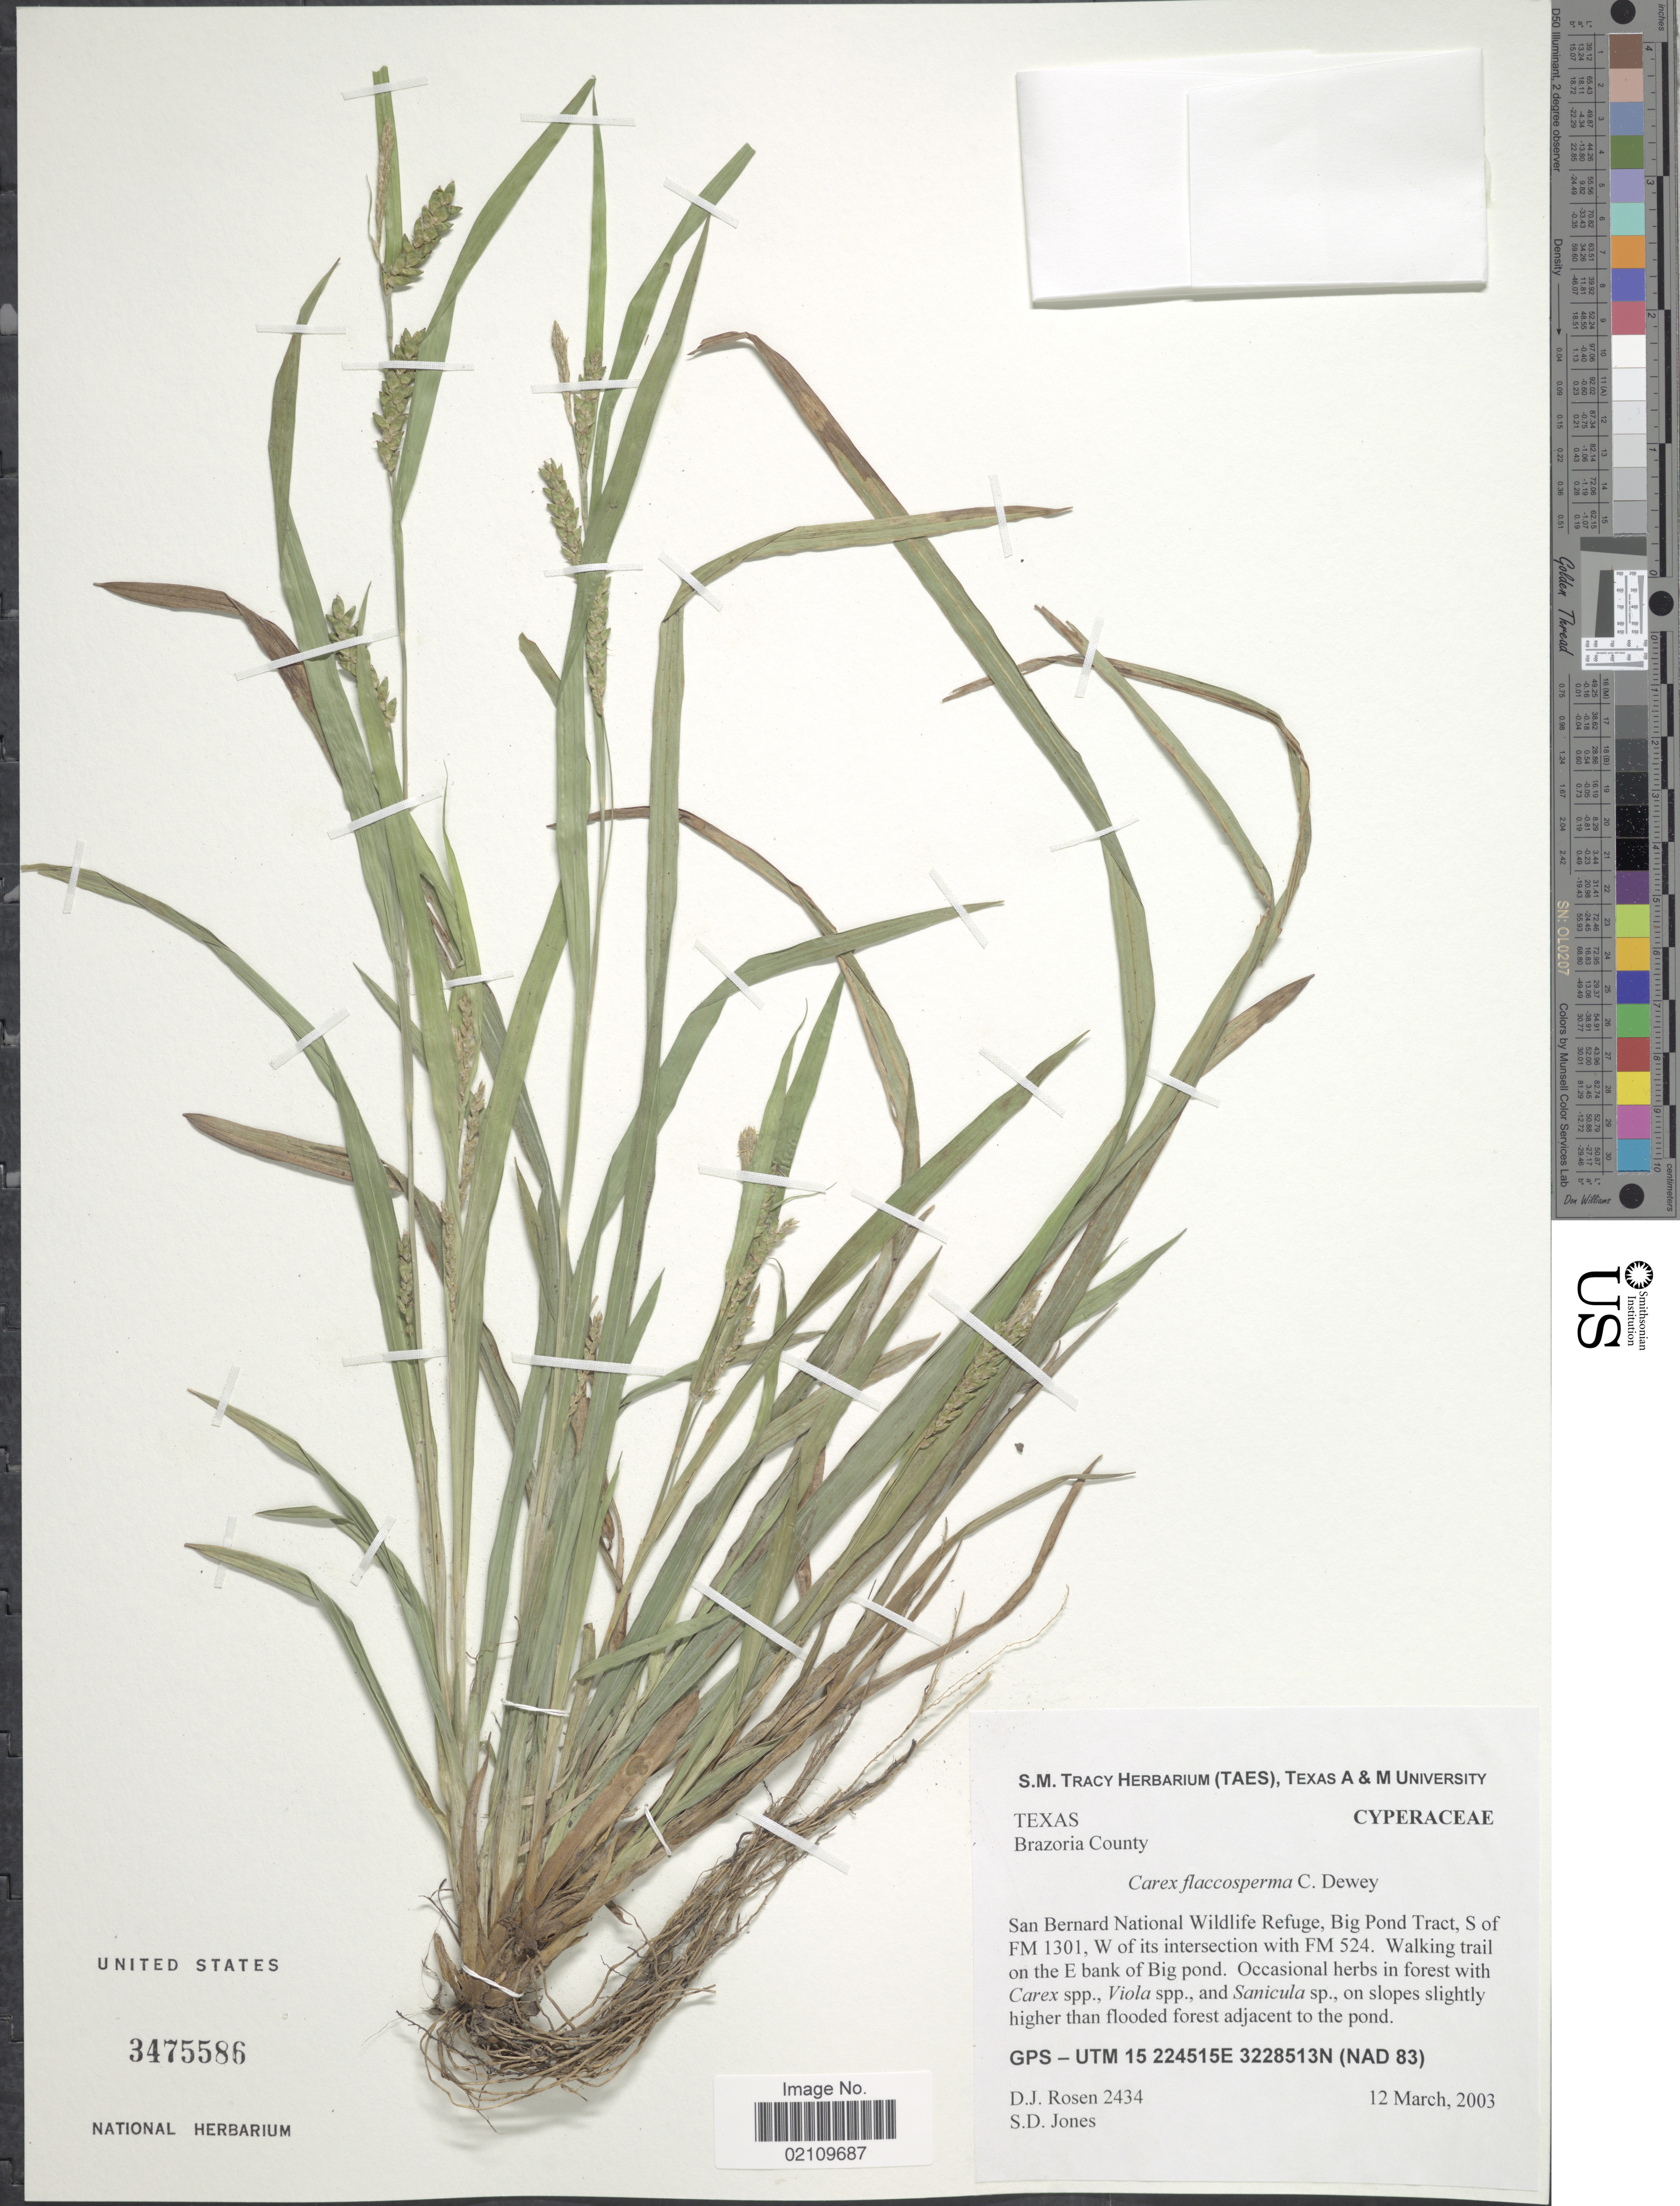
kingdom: Plantae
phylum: Tracheophyta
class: Liliopsida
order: Poales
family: Cyperaceae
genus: Carex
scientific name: Carex flaccosperma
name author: Dewey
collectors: D. J. Rosen & S. D. Jones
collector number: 2434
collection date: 2003-03-12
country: United States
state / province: Texas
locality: Brazoria County. San Bernardino National Wildlife Refuge, Big Pond Tract, S of FM 1301, W of its intersection with FM 524. Walking trail on the E bank of Big pond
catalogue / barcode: US 3475586